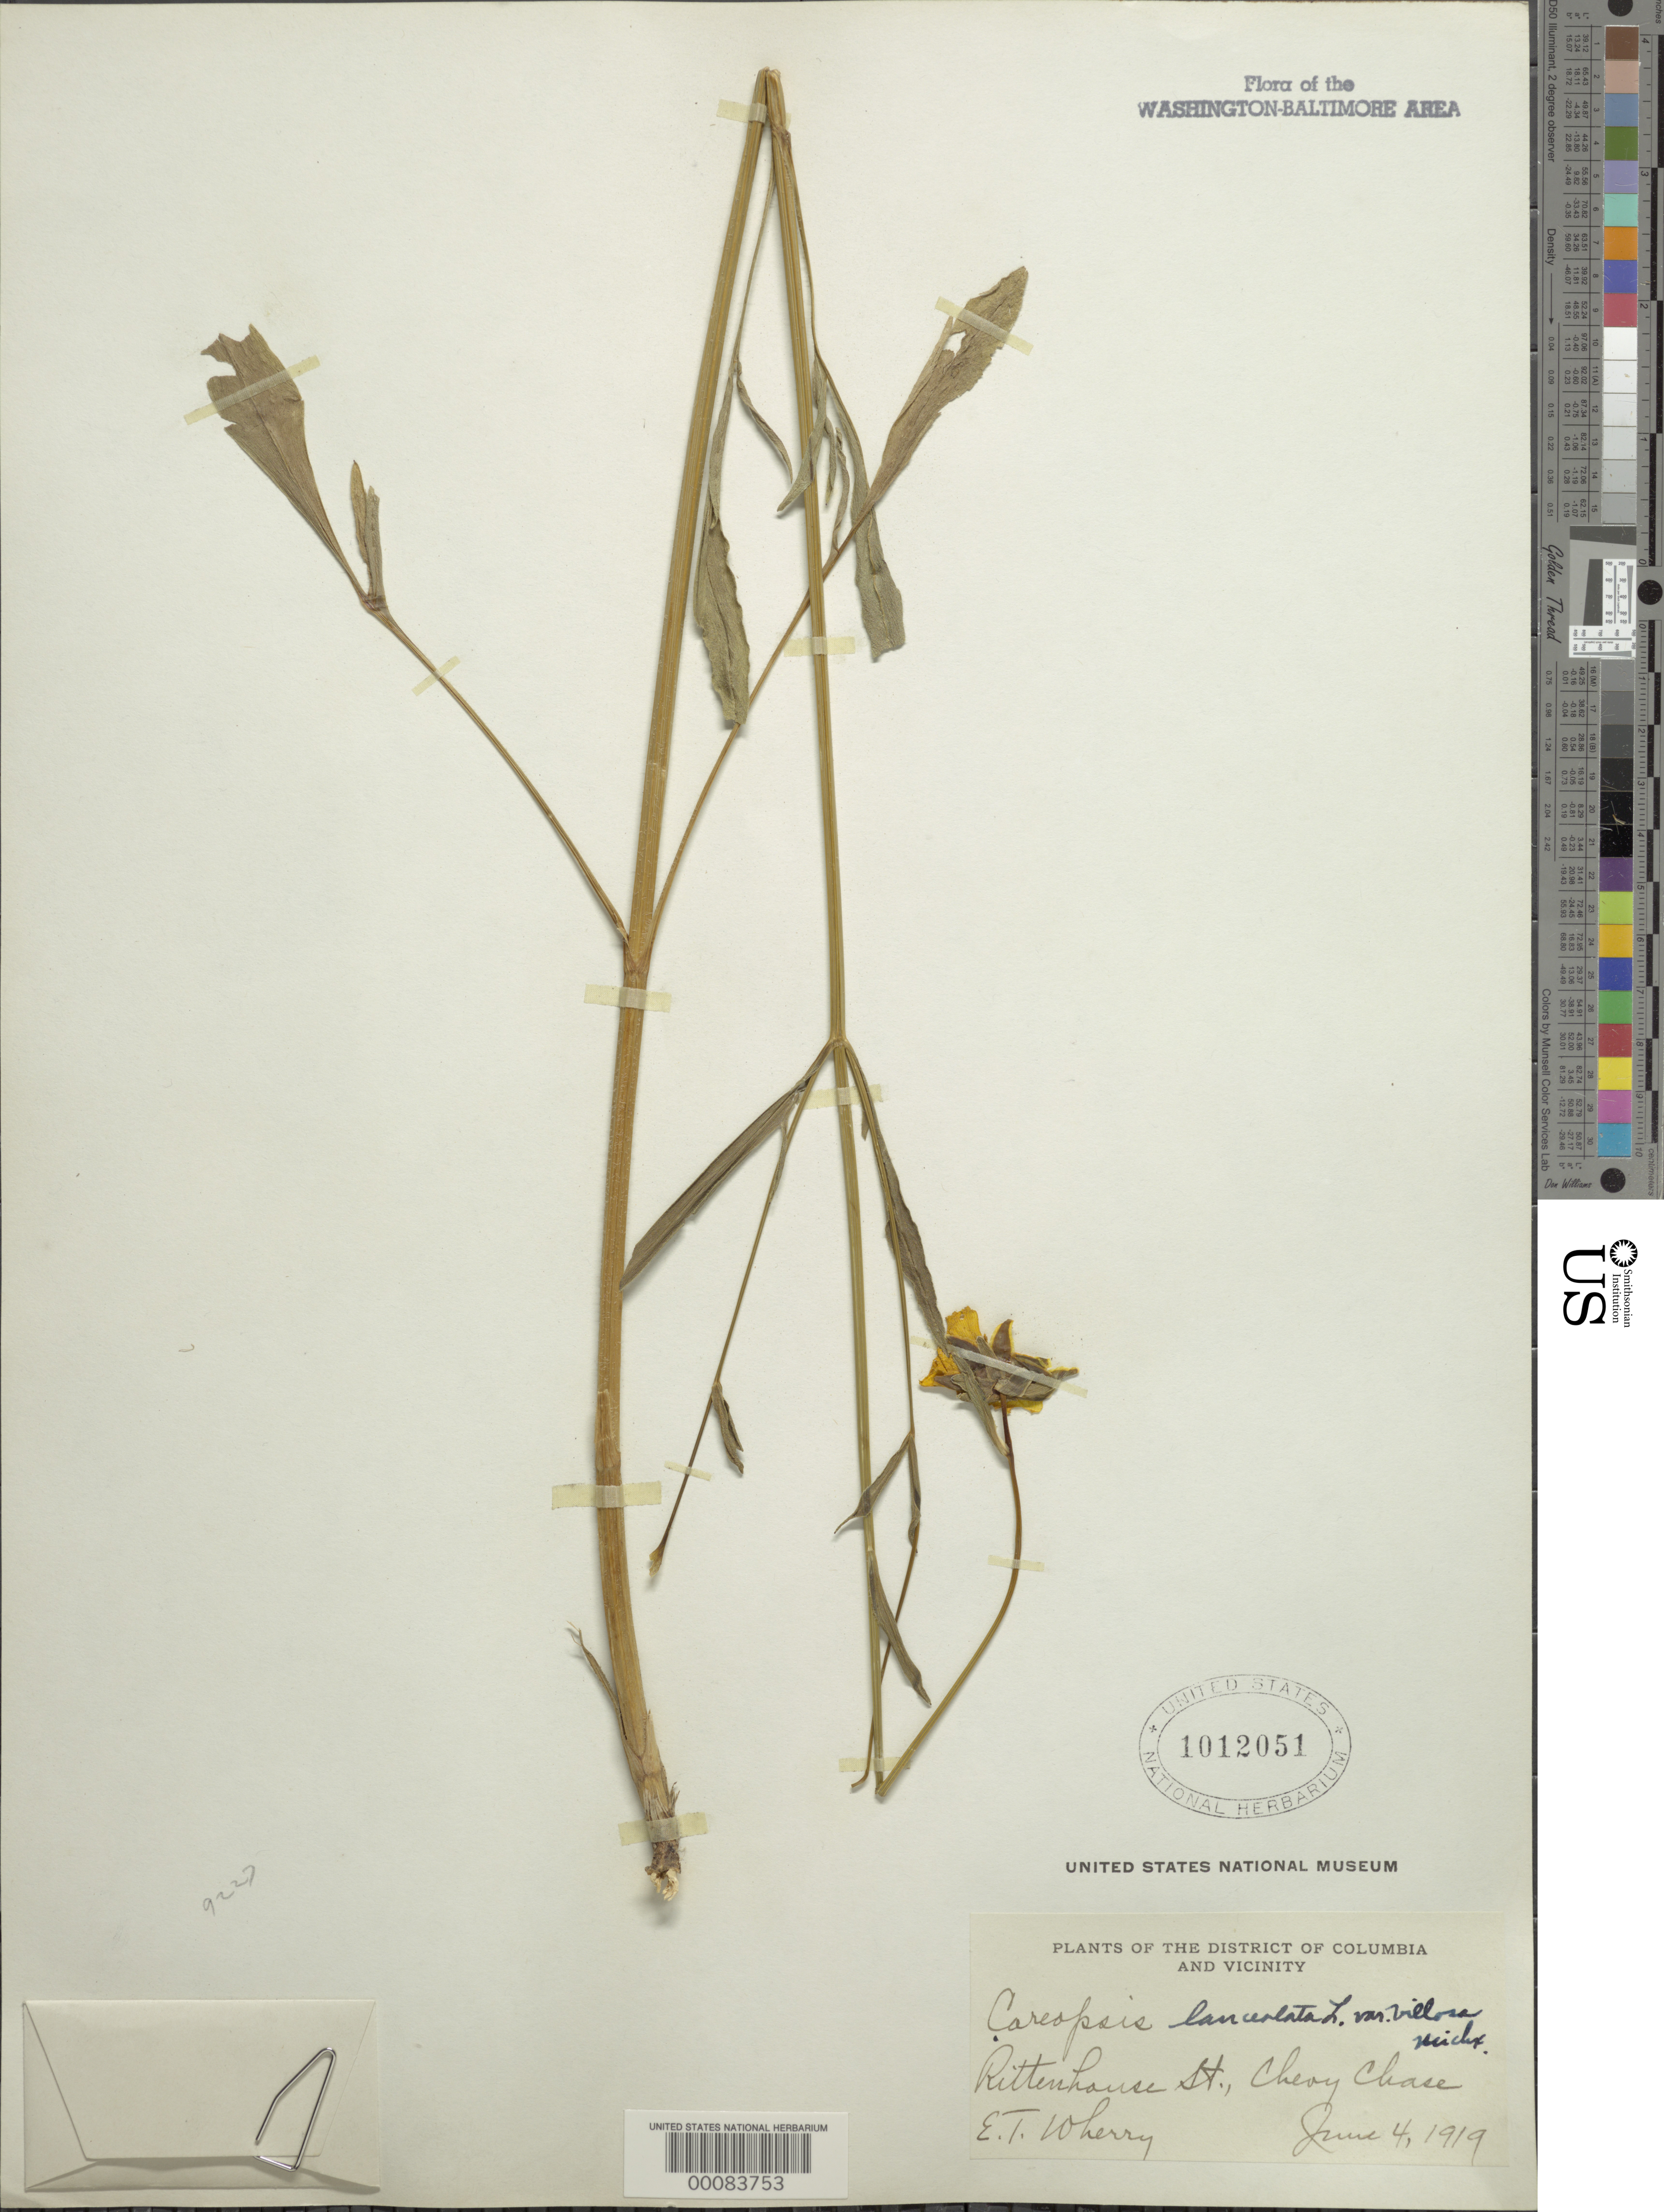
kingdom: Plantae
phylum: Tracheophyta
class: Magnoliopsida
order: Asterales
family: Asteraceae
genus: Coreopsis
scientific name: Coreopsis lanceolata var. villosa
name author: Michx.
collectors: E. T. Wherry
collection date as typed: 04 Jun 1919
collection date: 1919-06-04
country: United States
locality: Chevy Chase, Rittenhouse St.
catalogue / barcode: US 1012051